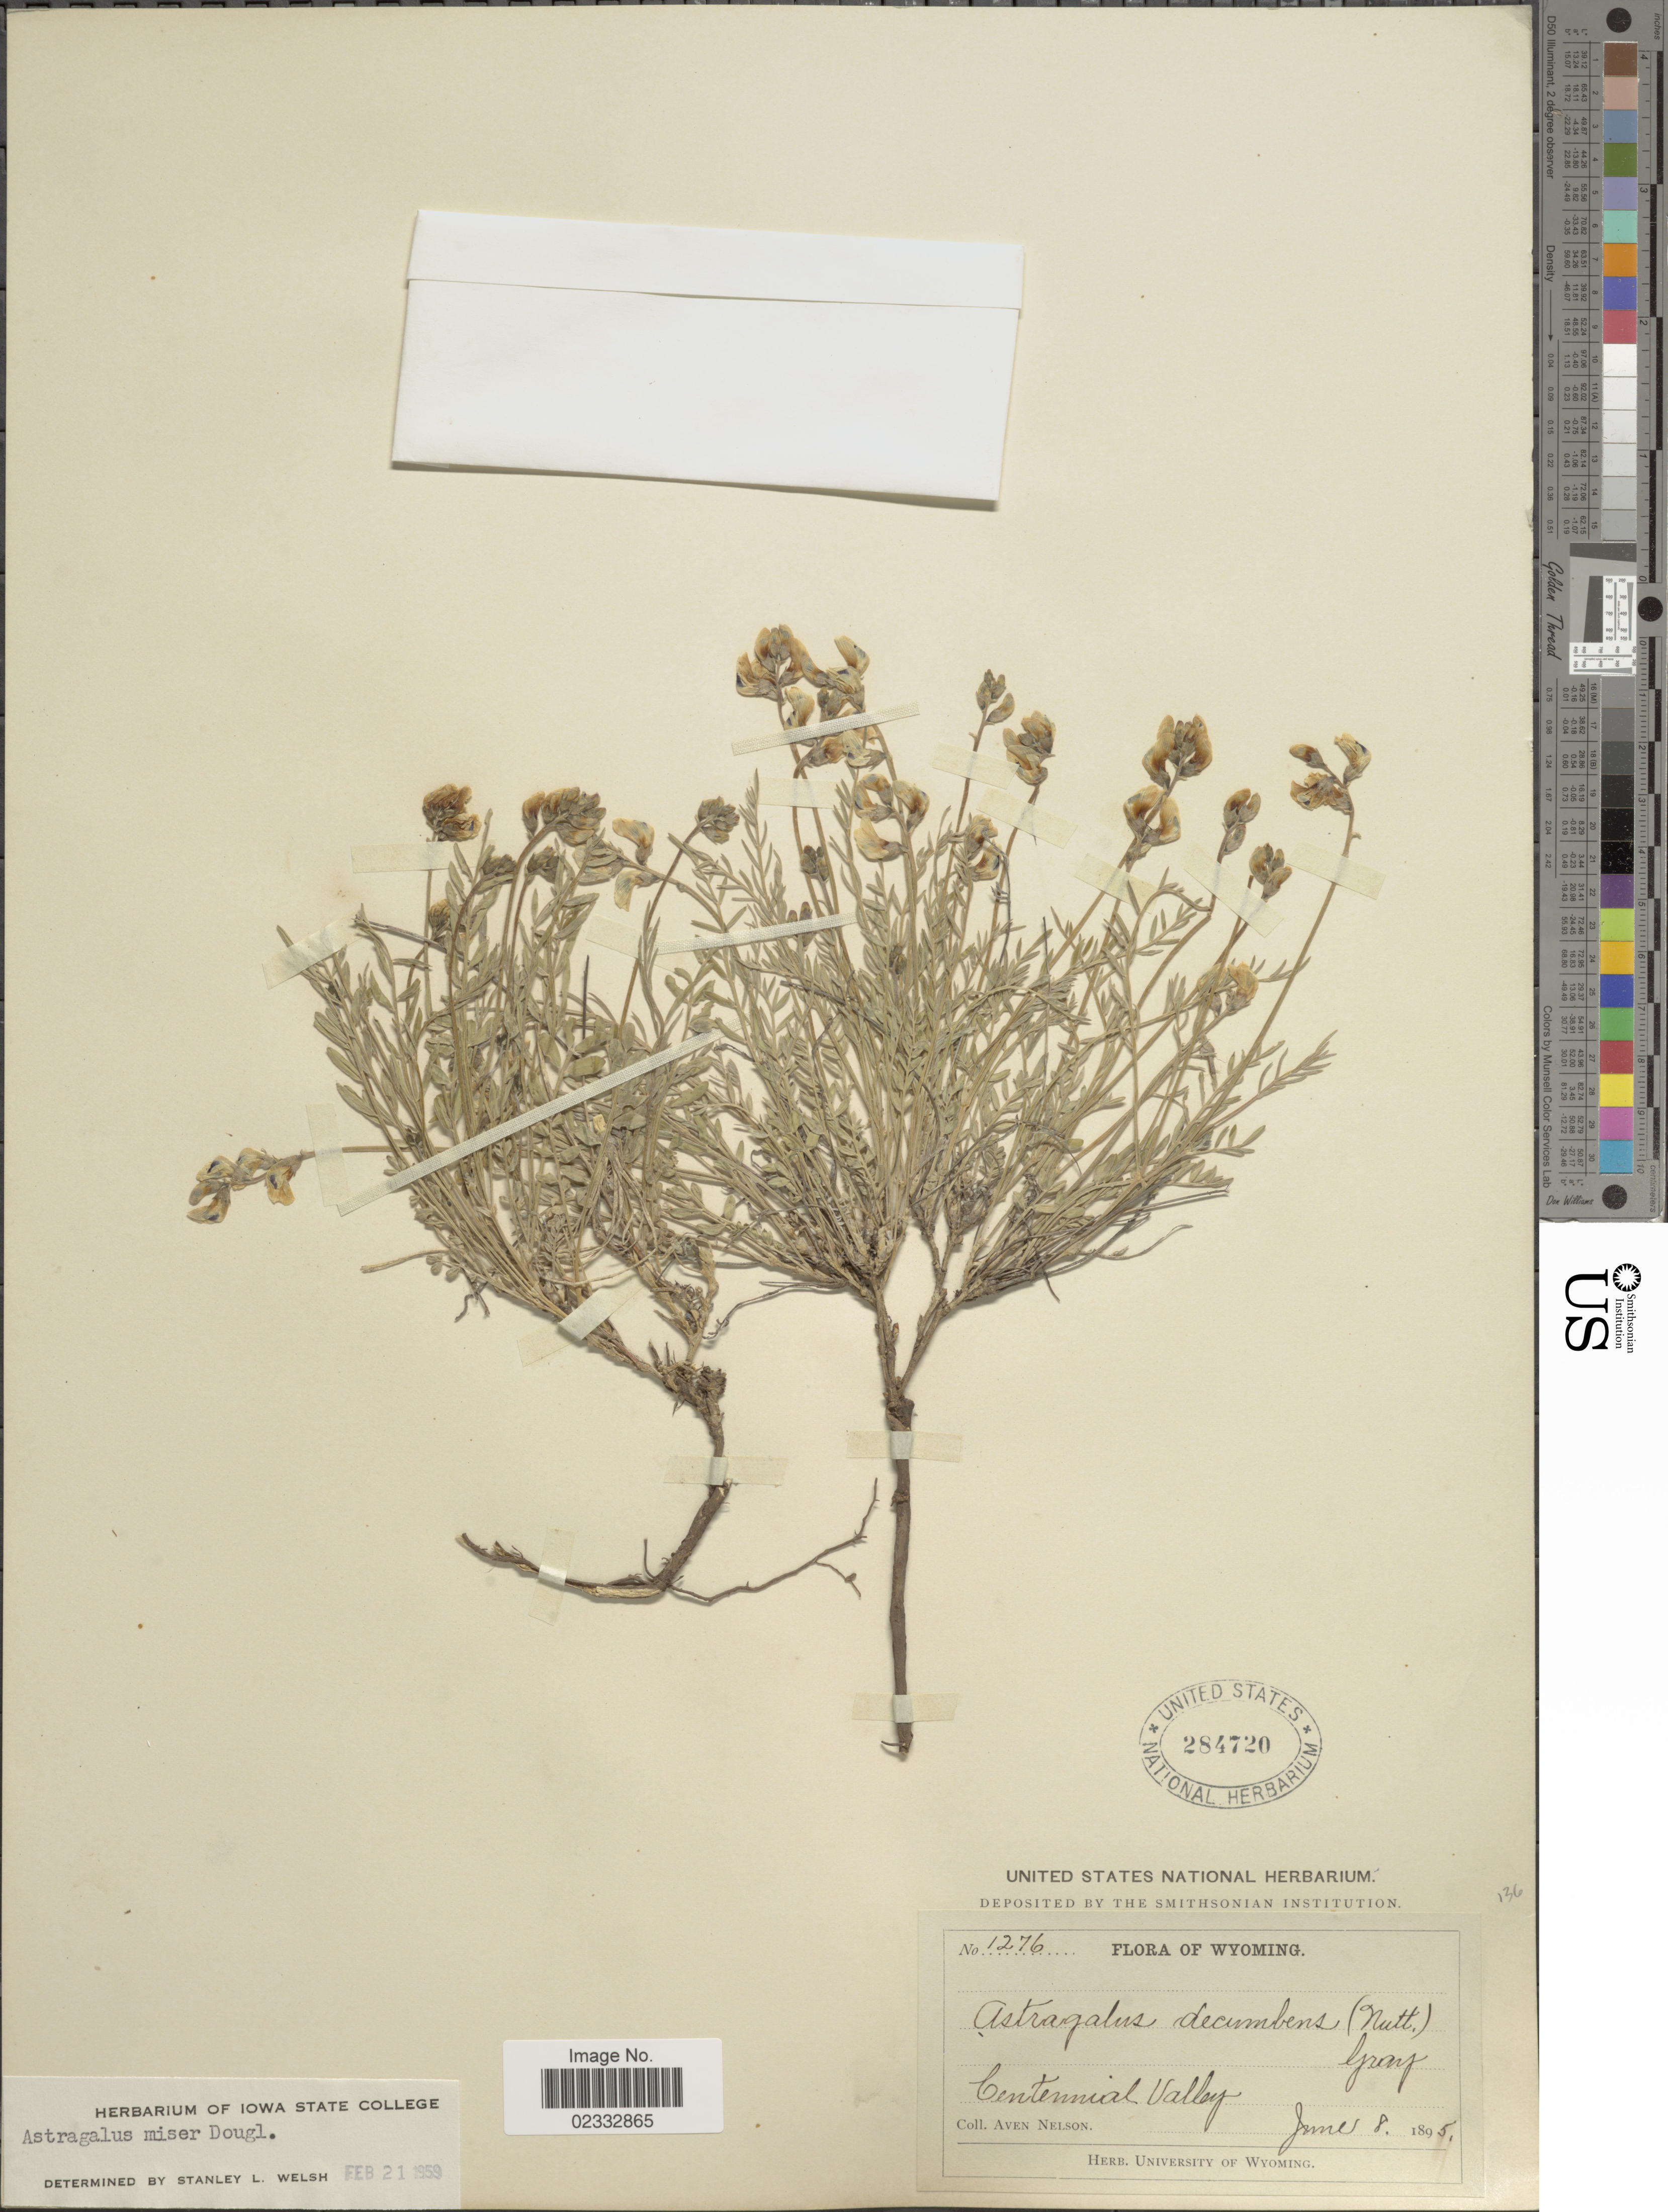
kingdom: Plantae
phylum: Tracheophyta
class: Magnoliopsida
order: Fabales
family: Fabaceae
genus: Astragalus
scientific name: Astragalus miser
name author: Douglas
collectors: A. Nelson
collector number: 1276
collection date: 1895-06-08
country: United States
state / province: Wyoming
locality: Centennial Valley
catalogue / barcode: US 284720